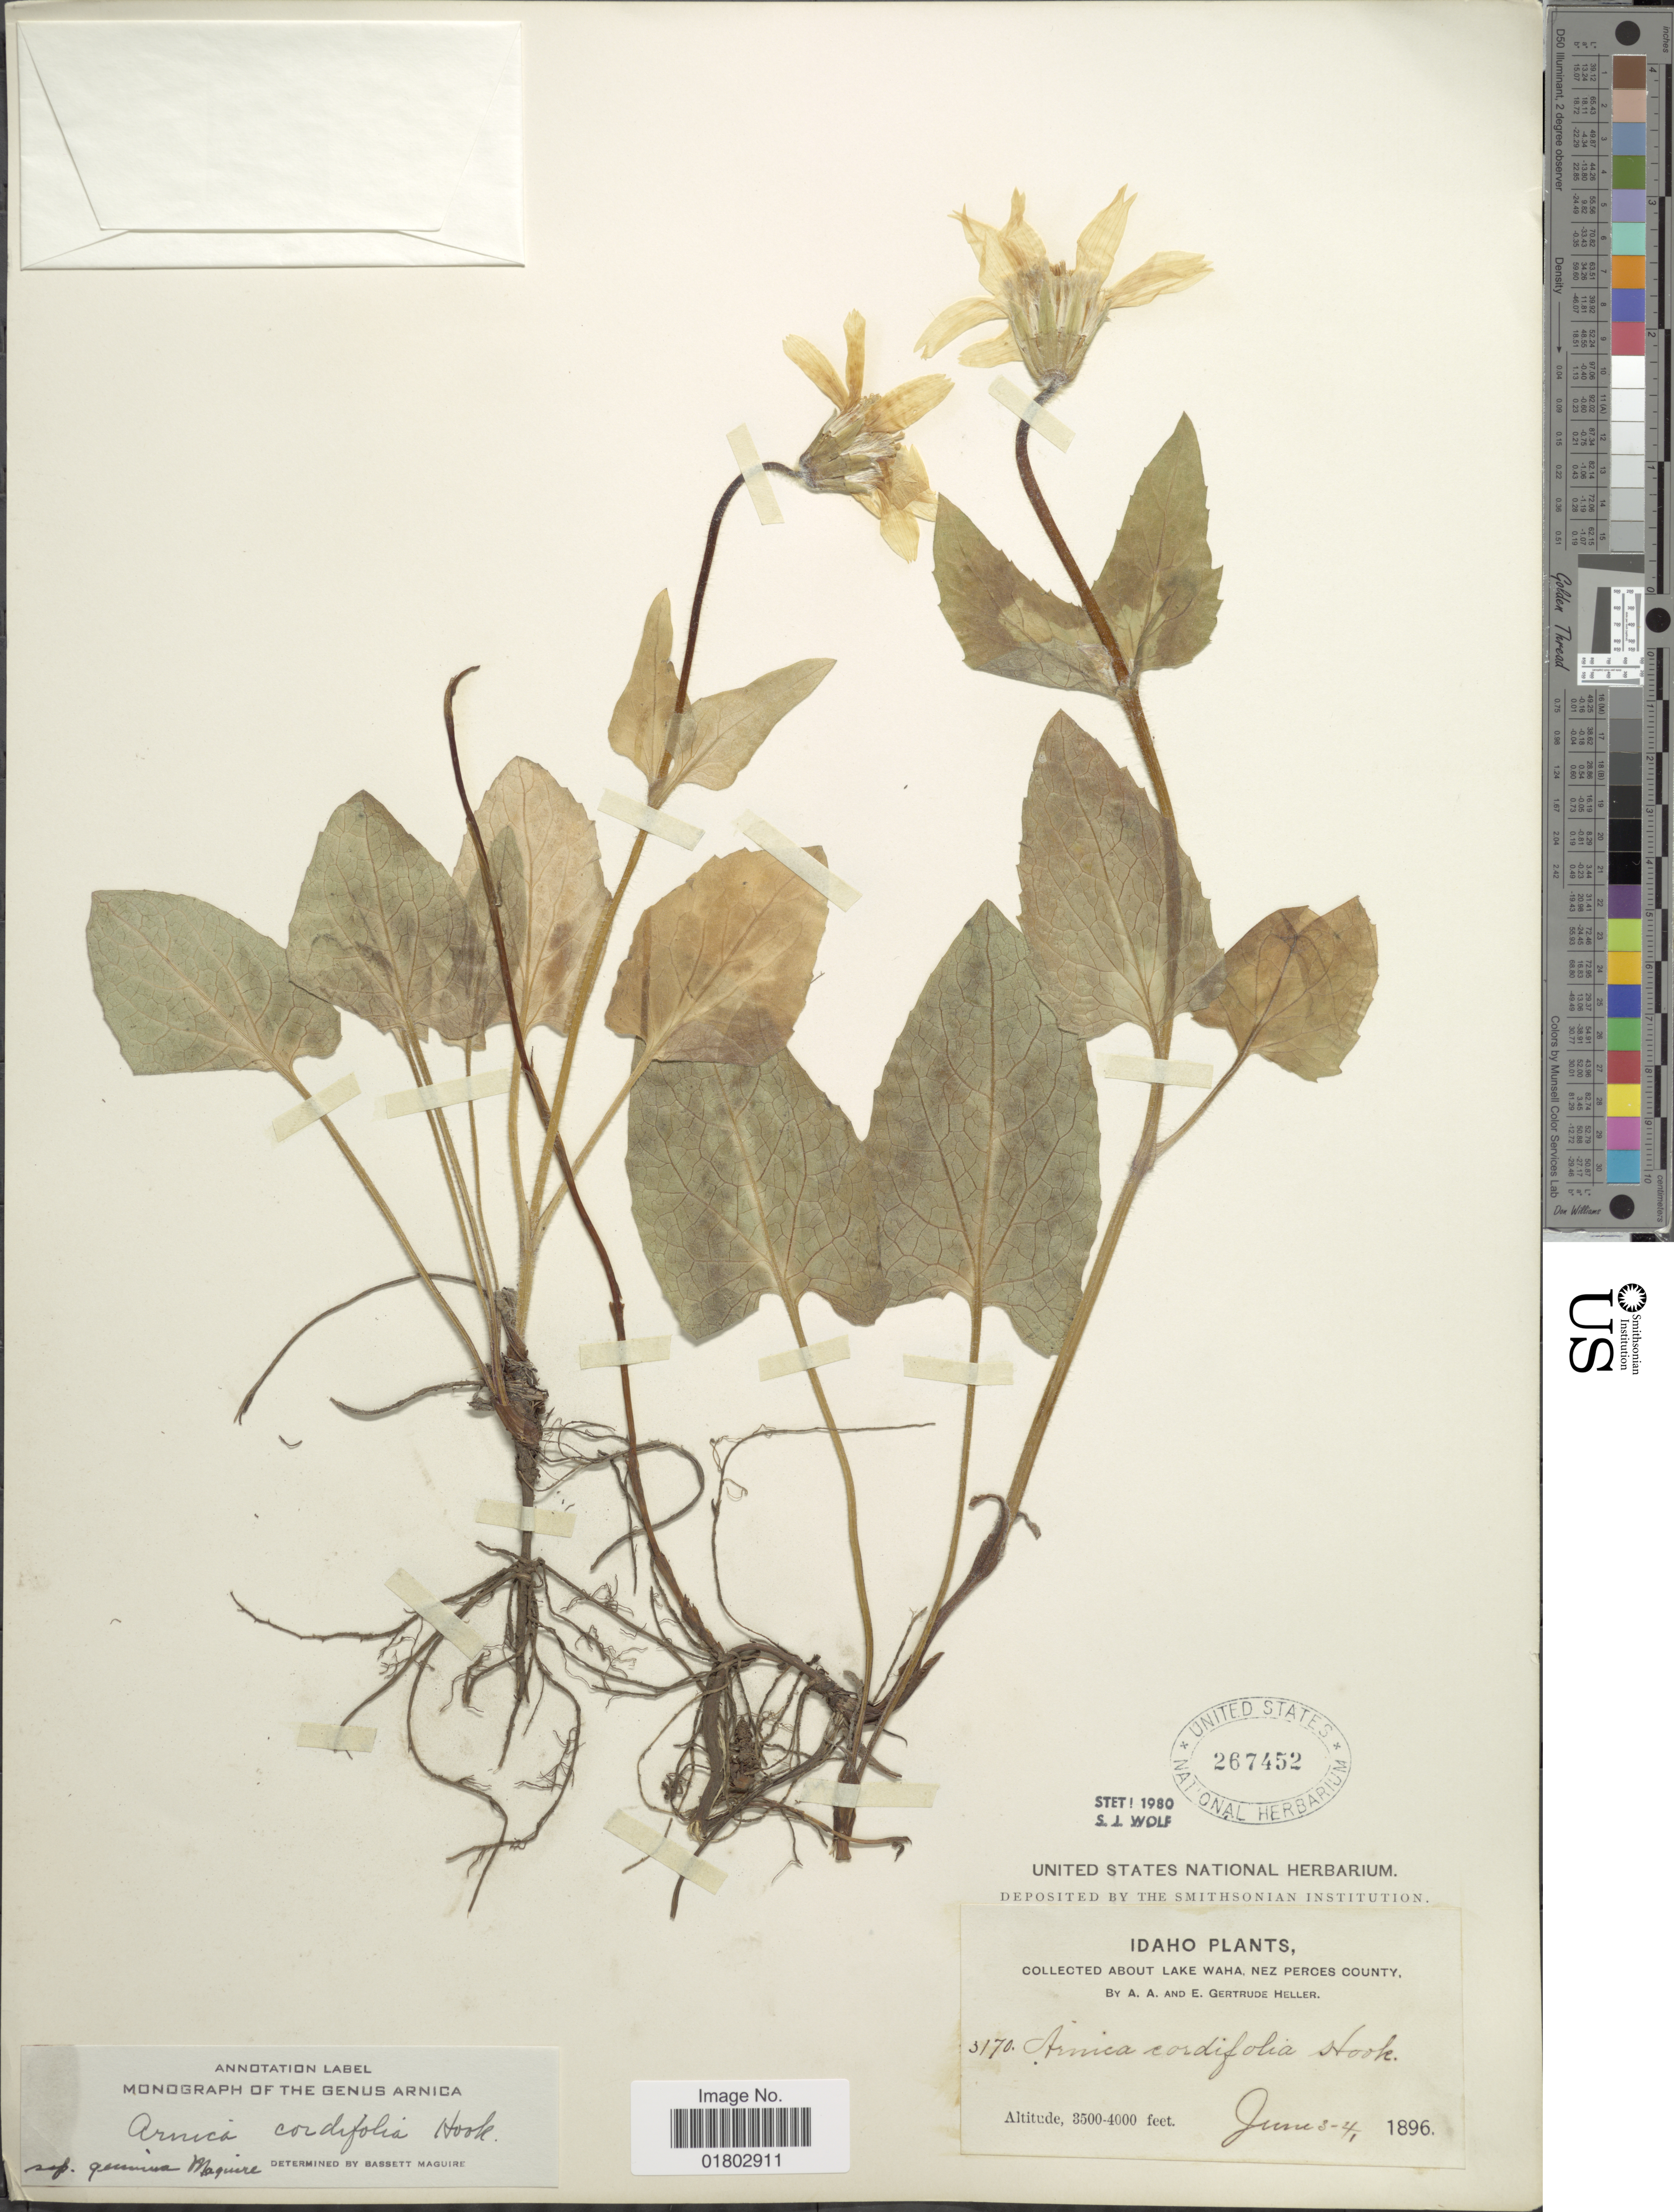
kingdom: Plantae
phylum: Tracheophyta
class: Magnoliopsida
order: Asterales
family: Asteraceae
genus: Arnica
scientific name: Arnica cordifolia subsp. genuina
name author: Maguire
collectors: A. A. Heller & E. G. Heller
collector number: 3170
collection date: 1896-06-03/1896-06-04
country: United States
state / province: Idaho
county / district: Nez Perce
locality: About Lake Waha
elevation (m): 1067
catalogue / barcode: US 267452